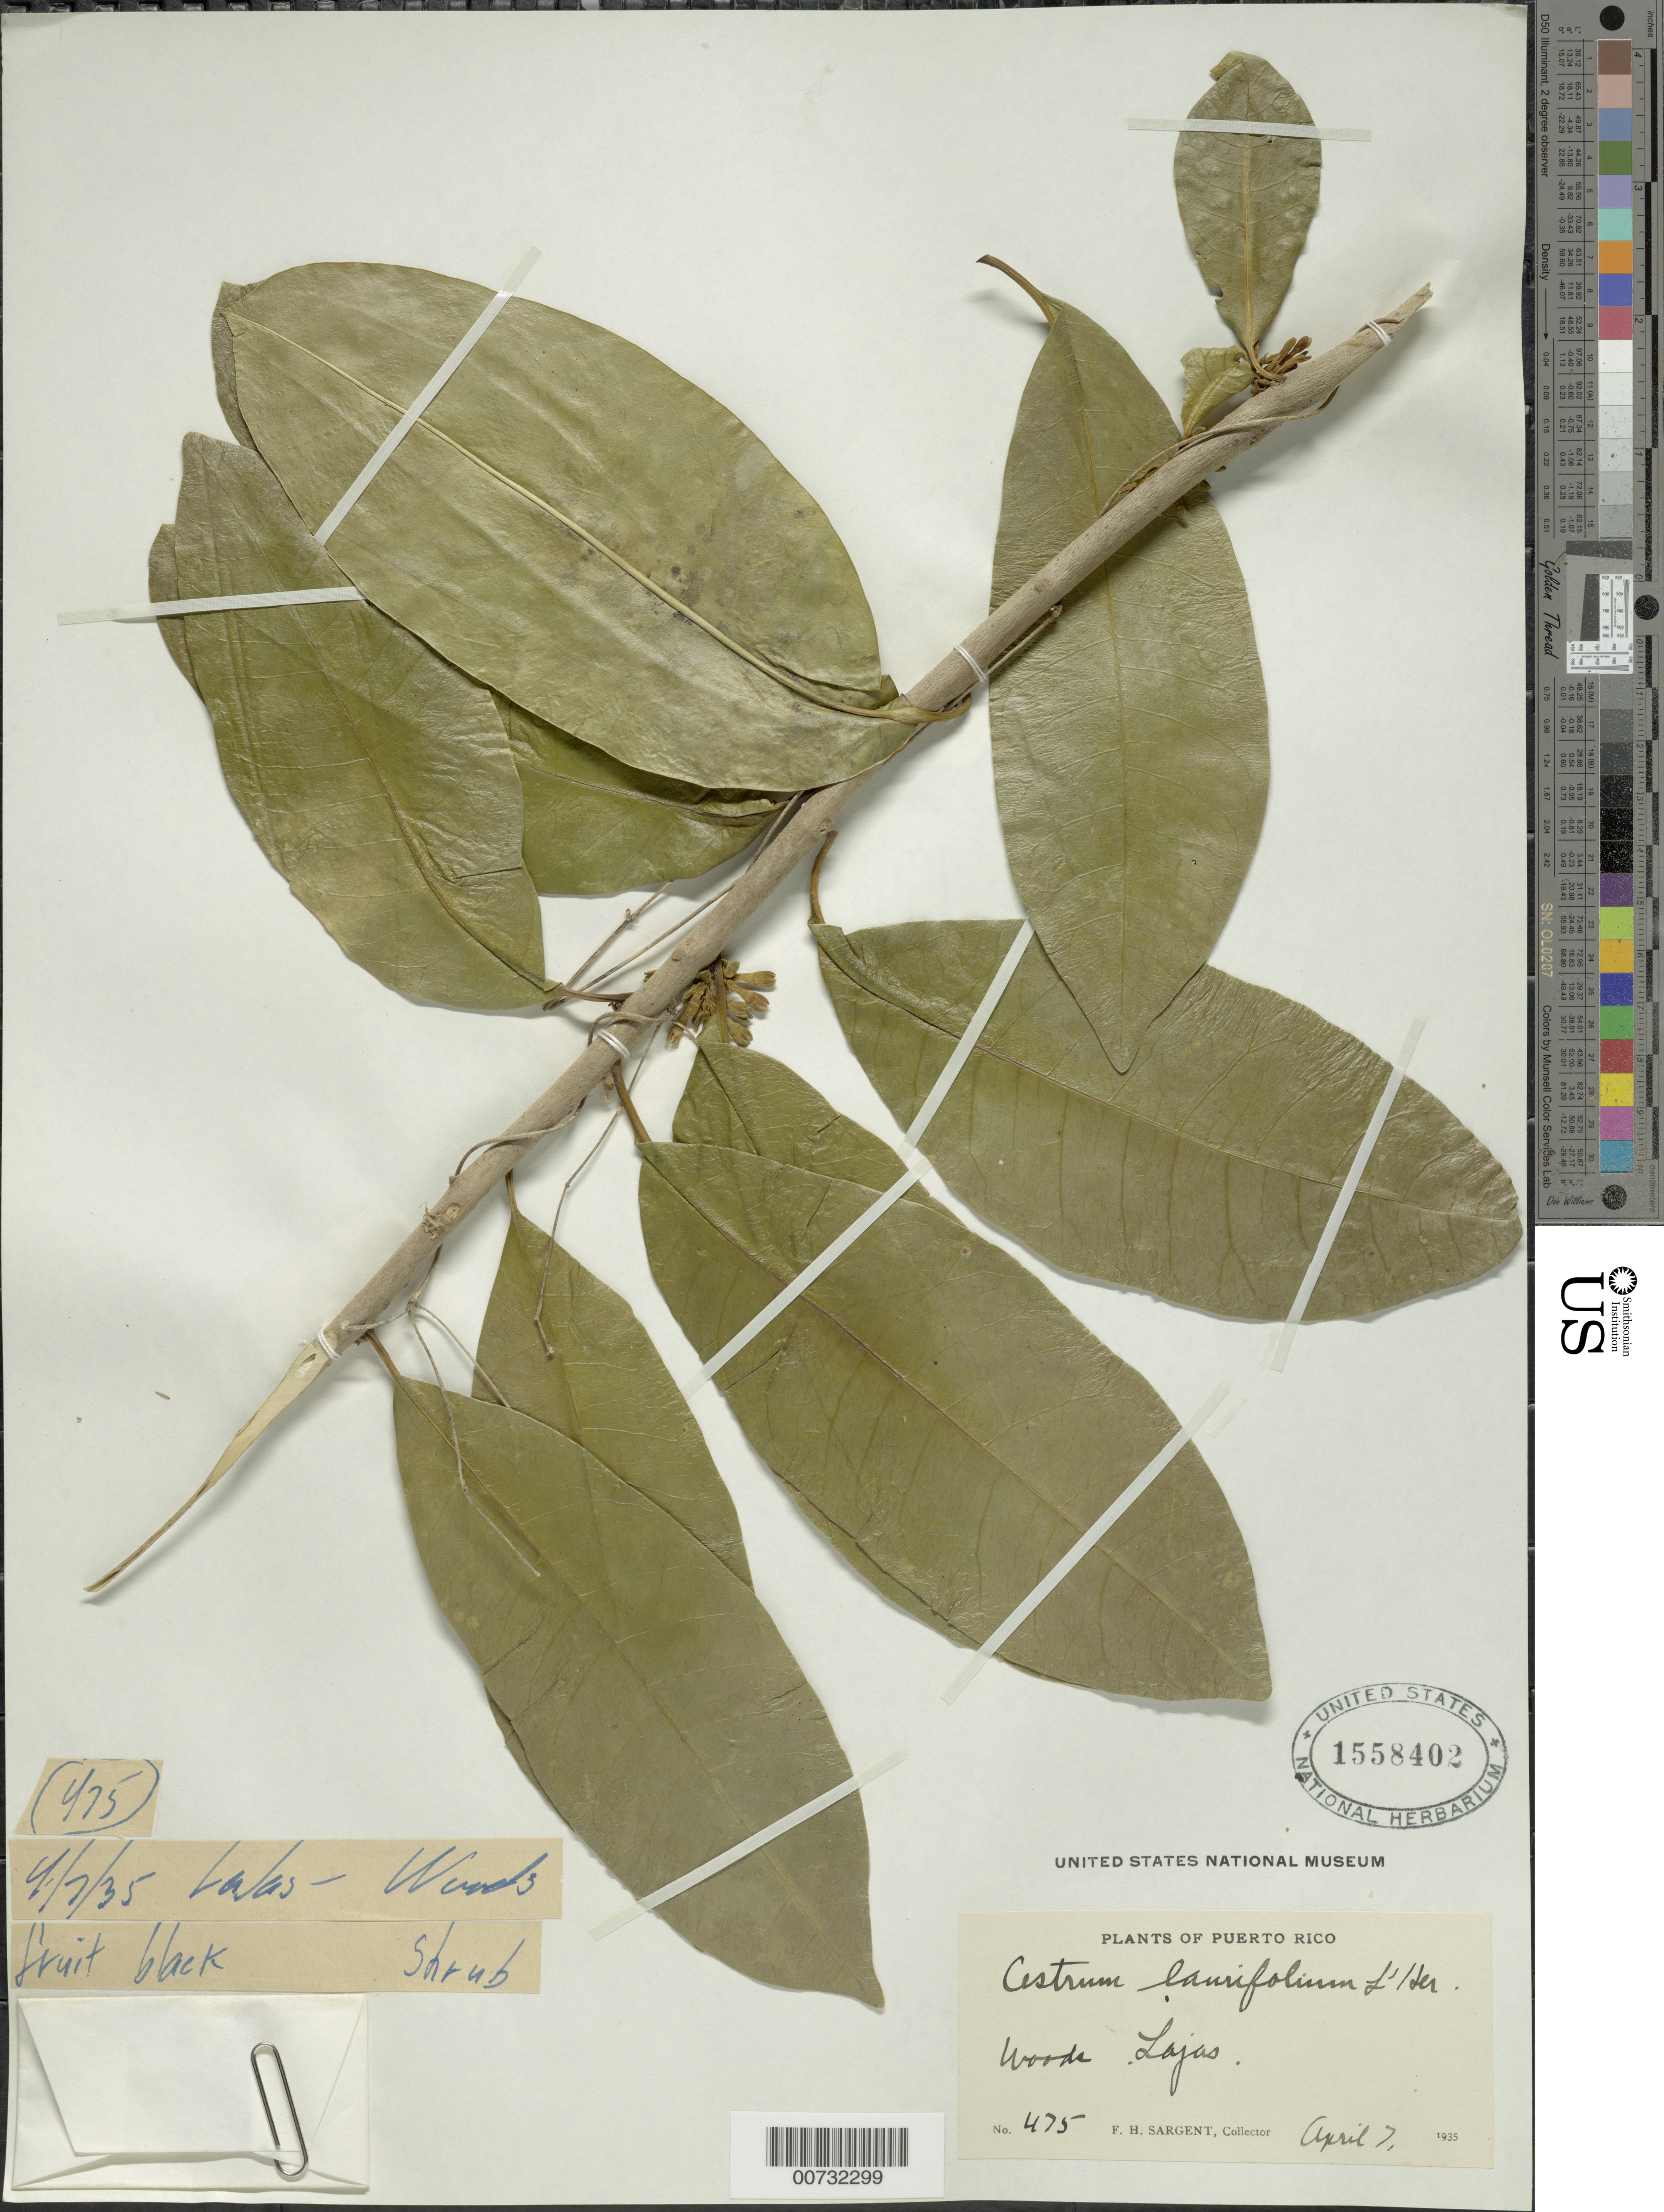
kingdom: Plantae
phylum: Tracheophyta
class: Magnoliopsida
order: Solanales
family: Solanaceae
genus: Cestrum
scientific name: Cestrum laurifolium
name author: L'Hér.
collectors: F. H. Sargent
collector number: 475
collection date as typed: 07 Apr 1935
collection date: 1935-04-07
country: Puerto Rico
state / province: Lajas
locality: Lajas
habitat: Woods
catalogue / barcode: US 1558402